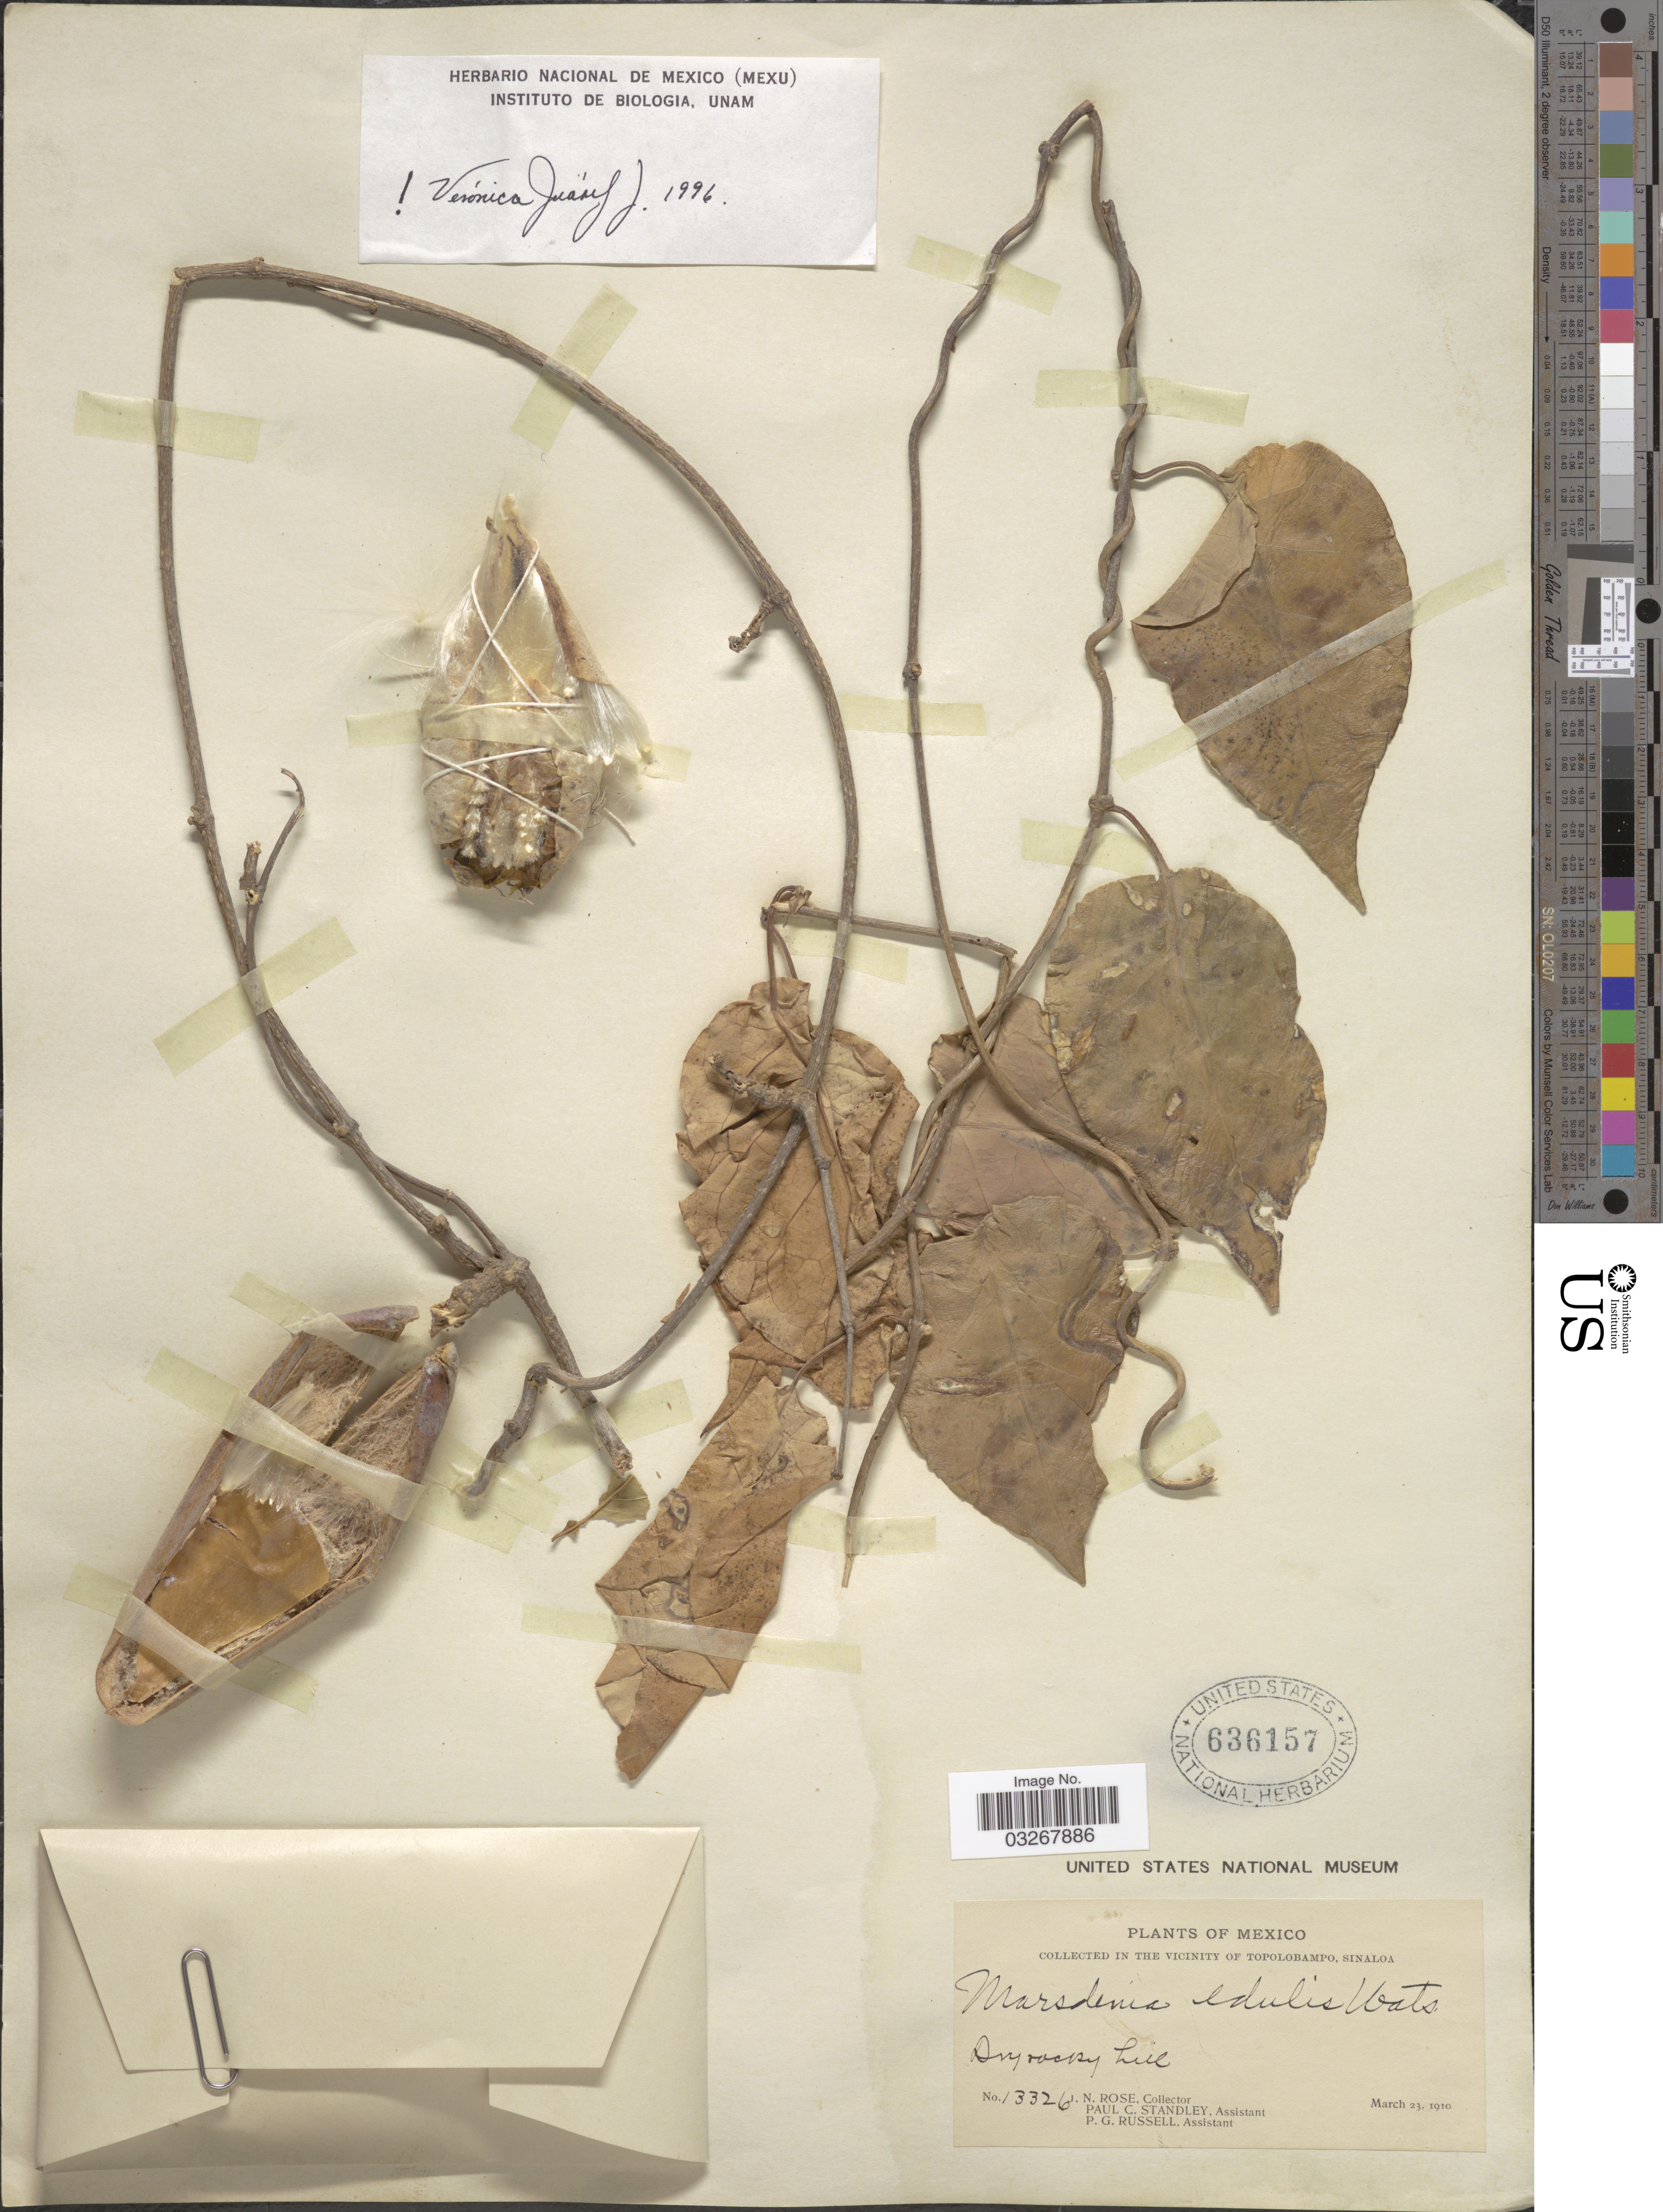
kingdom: Plantae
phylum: Tracheophyta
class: Magnoliopsida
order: Gentianales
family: Apocynaceae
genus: Marsdenia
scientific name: Marsdenia edulis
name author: S. Watson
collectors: J. N. Rose, P. C. Standley & P. G. Russell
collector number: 13326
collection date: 1910-03-23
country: Mexico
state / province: Sinaloa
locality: Vicinity of Topolobampo.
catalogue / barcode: US 636157